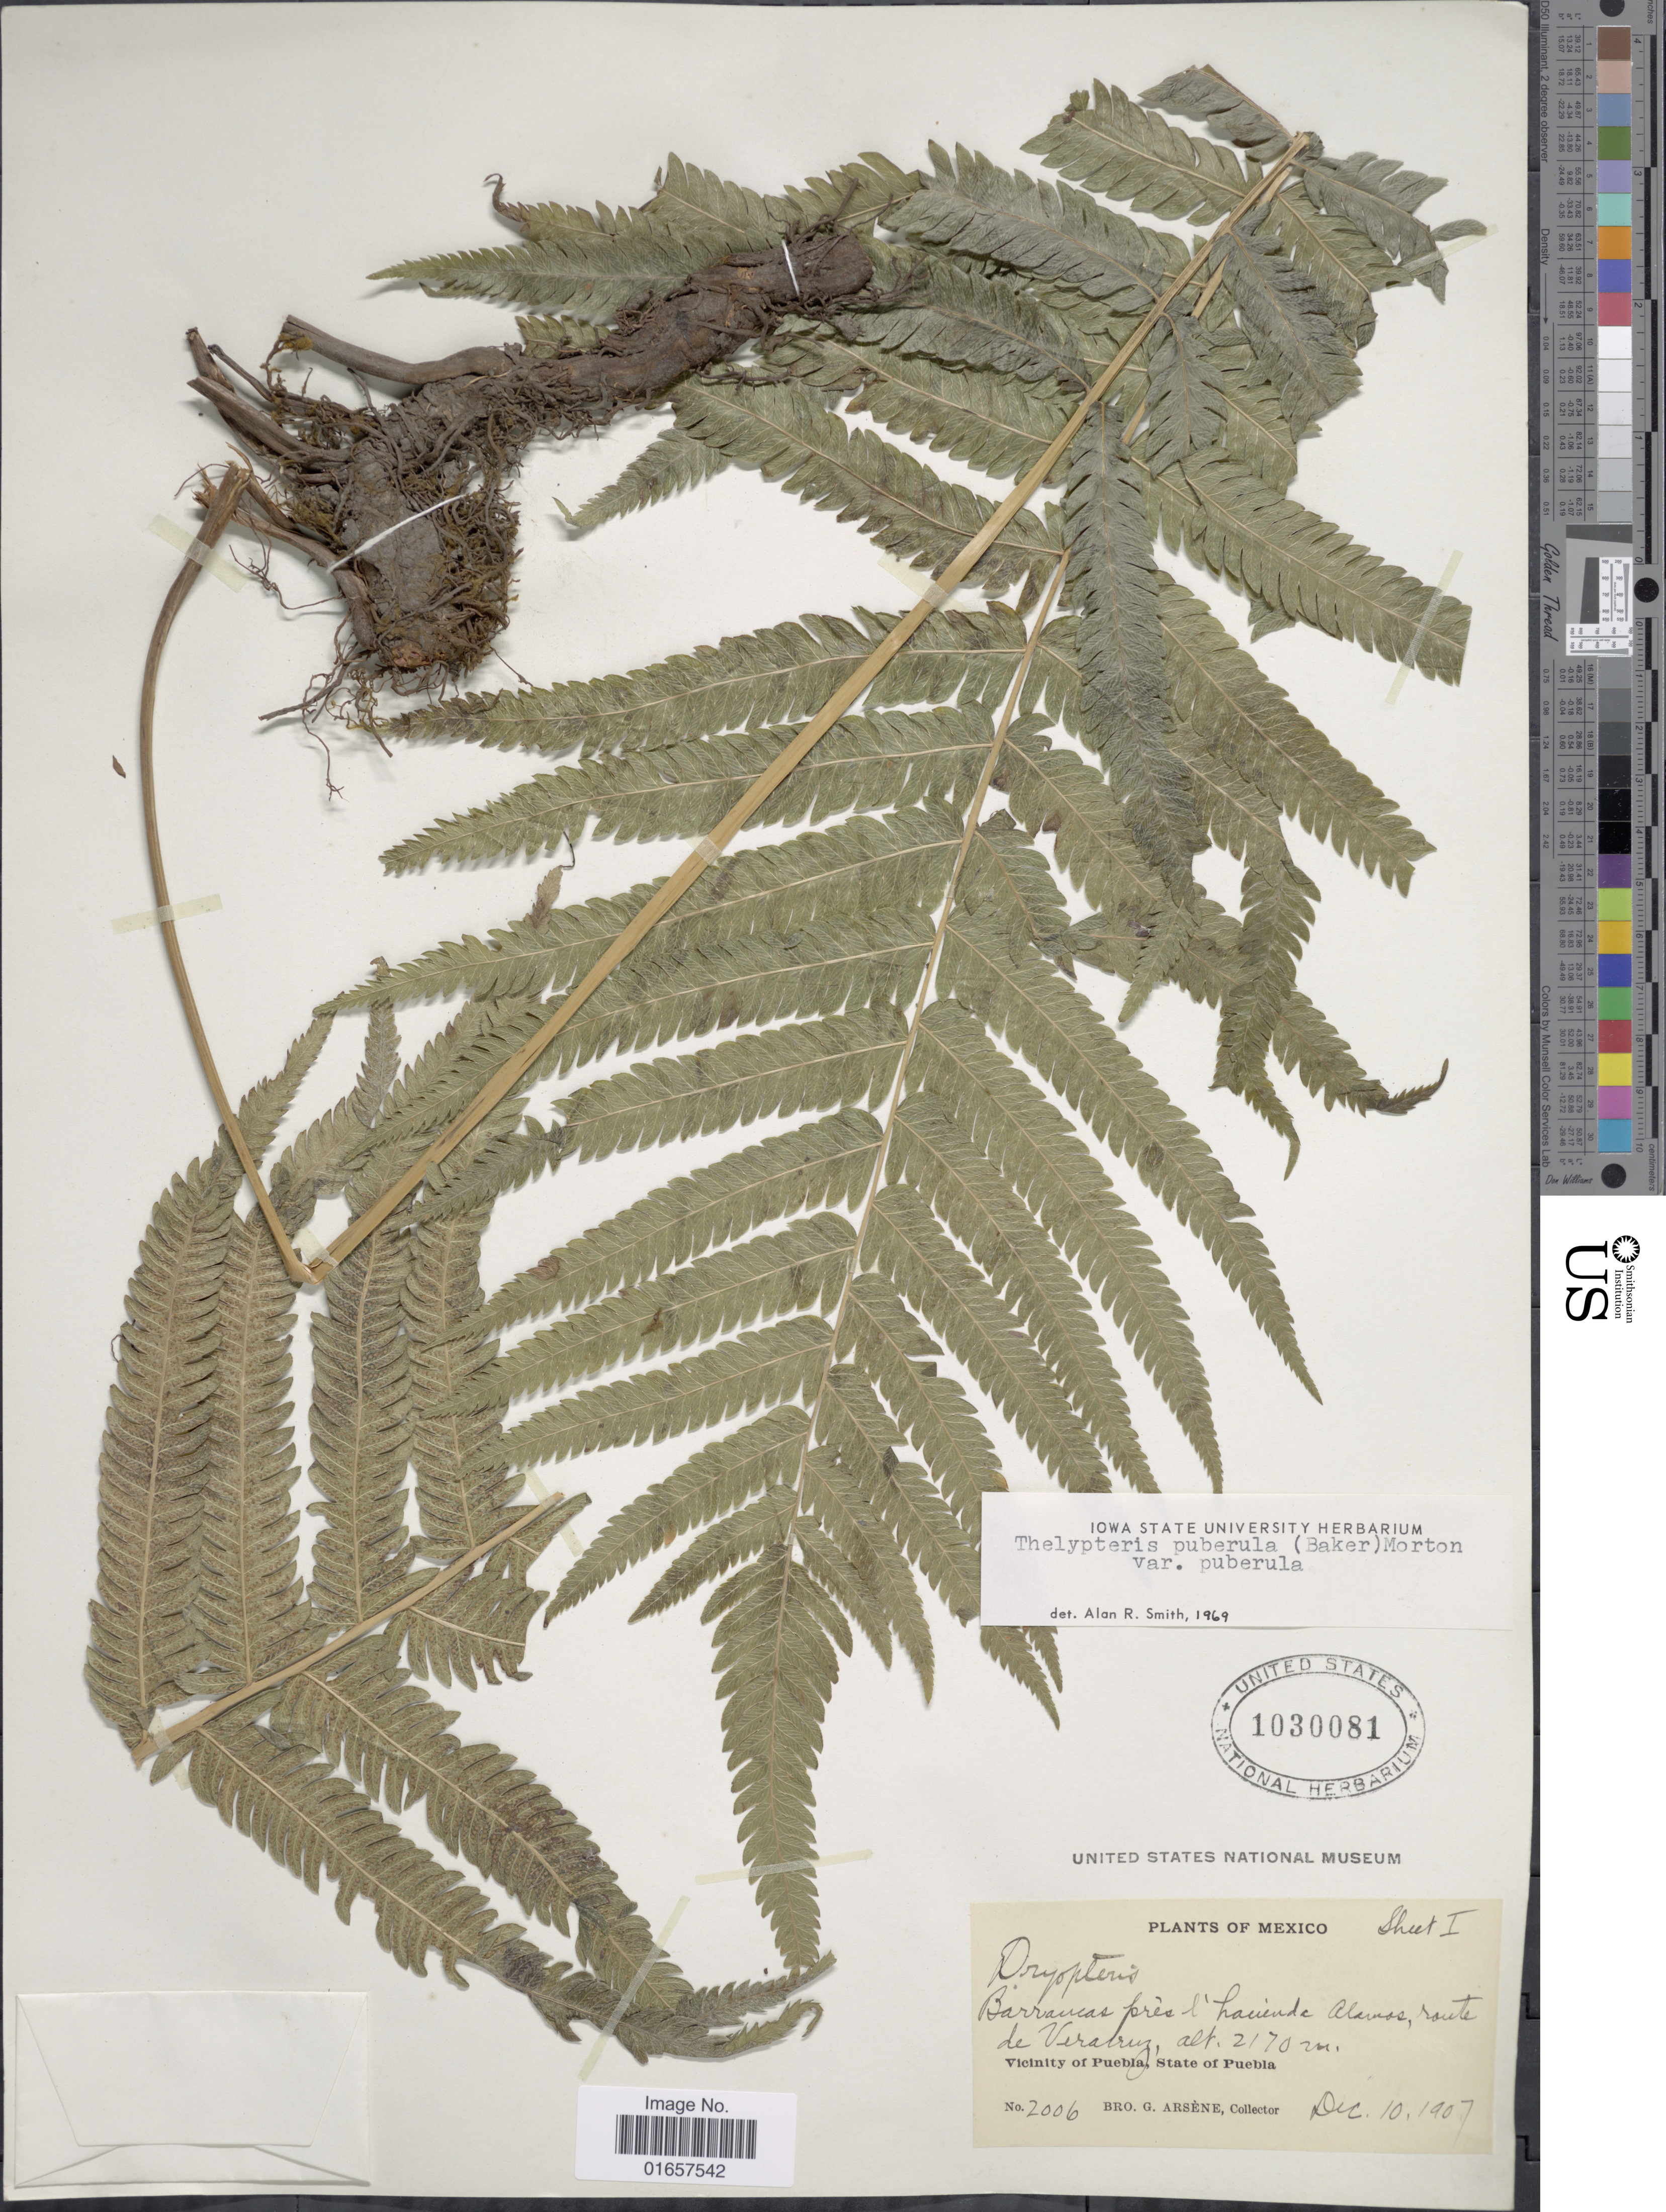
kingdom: Plantae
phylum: Tracheophyta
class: Polypodiopsida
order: Polypodiales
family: Thelypteridaceae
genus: Christella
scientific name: Christella puberula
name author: (Baker) Á. Löve & D. Löve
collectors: Bro. G. Arsène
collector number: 2006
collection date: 1907-12-10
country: Mexico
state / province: Puebla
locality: Barrancas pres l' hacienda Alamos, route de Veracruz, Vicinity of Puebla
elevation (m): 2170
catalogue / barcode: US 1030081